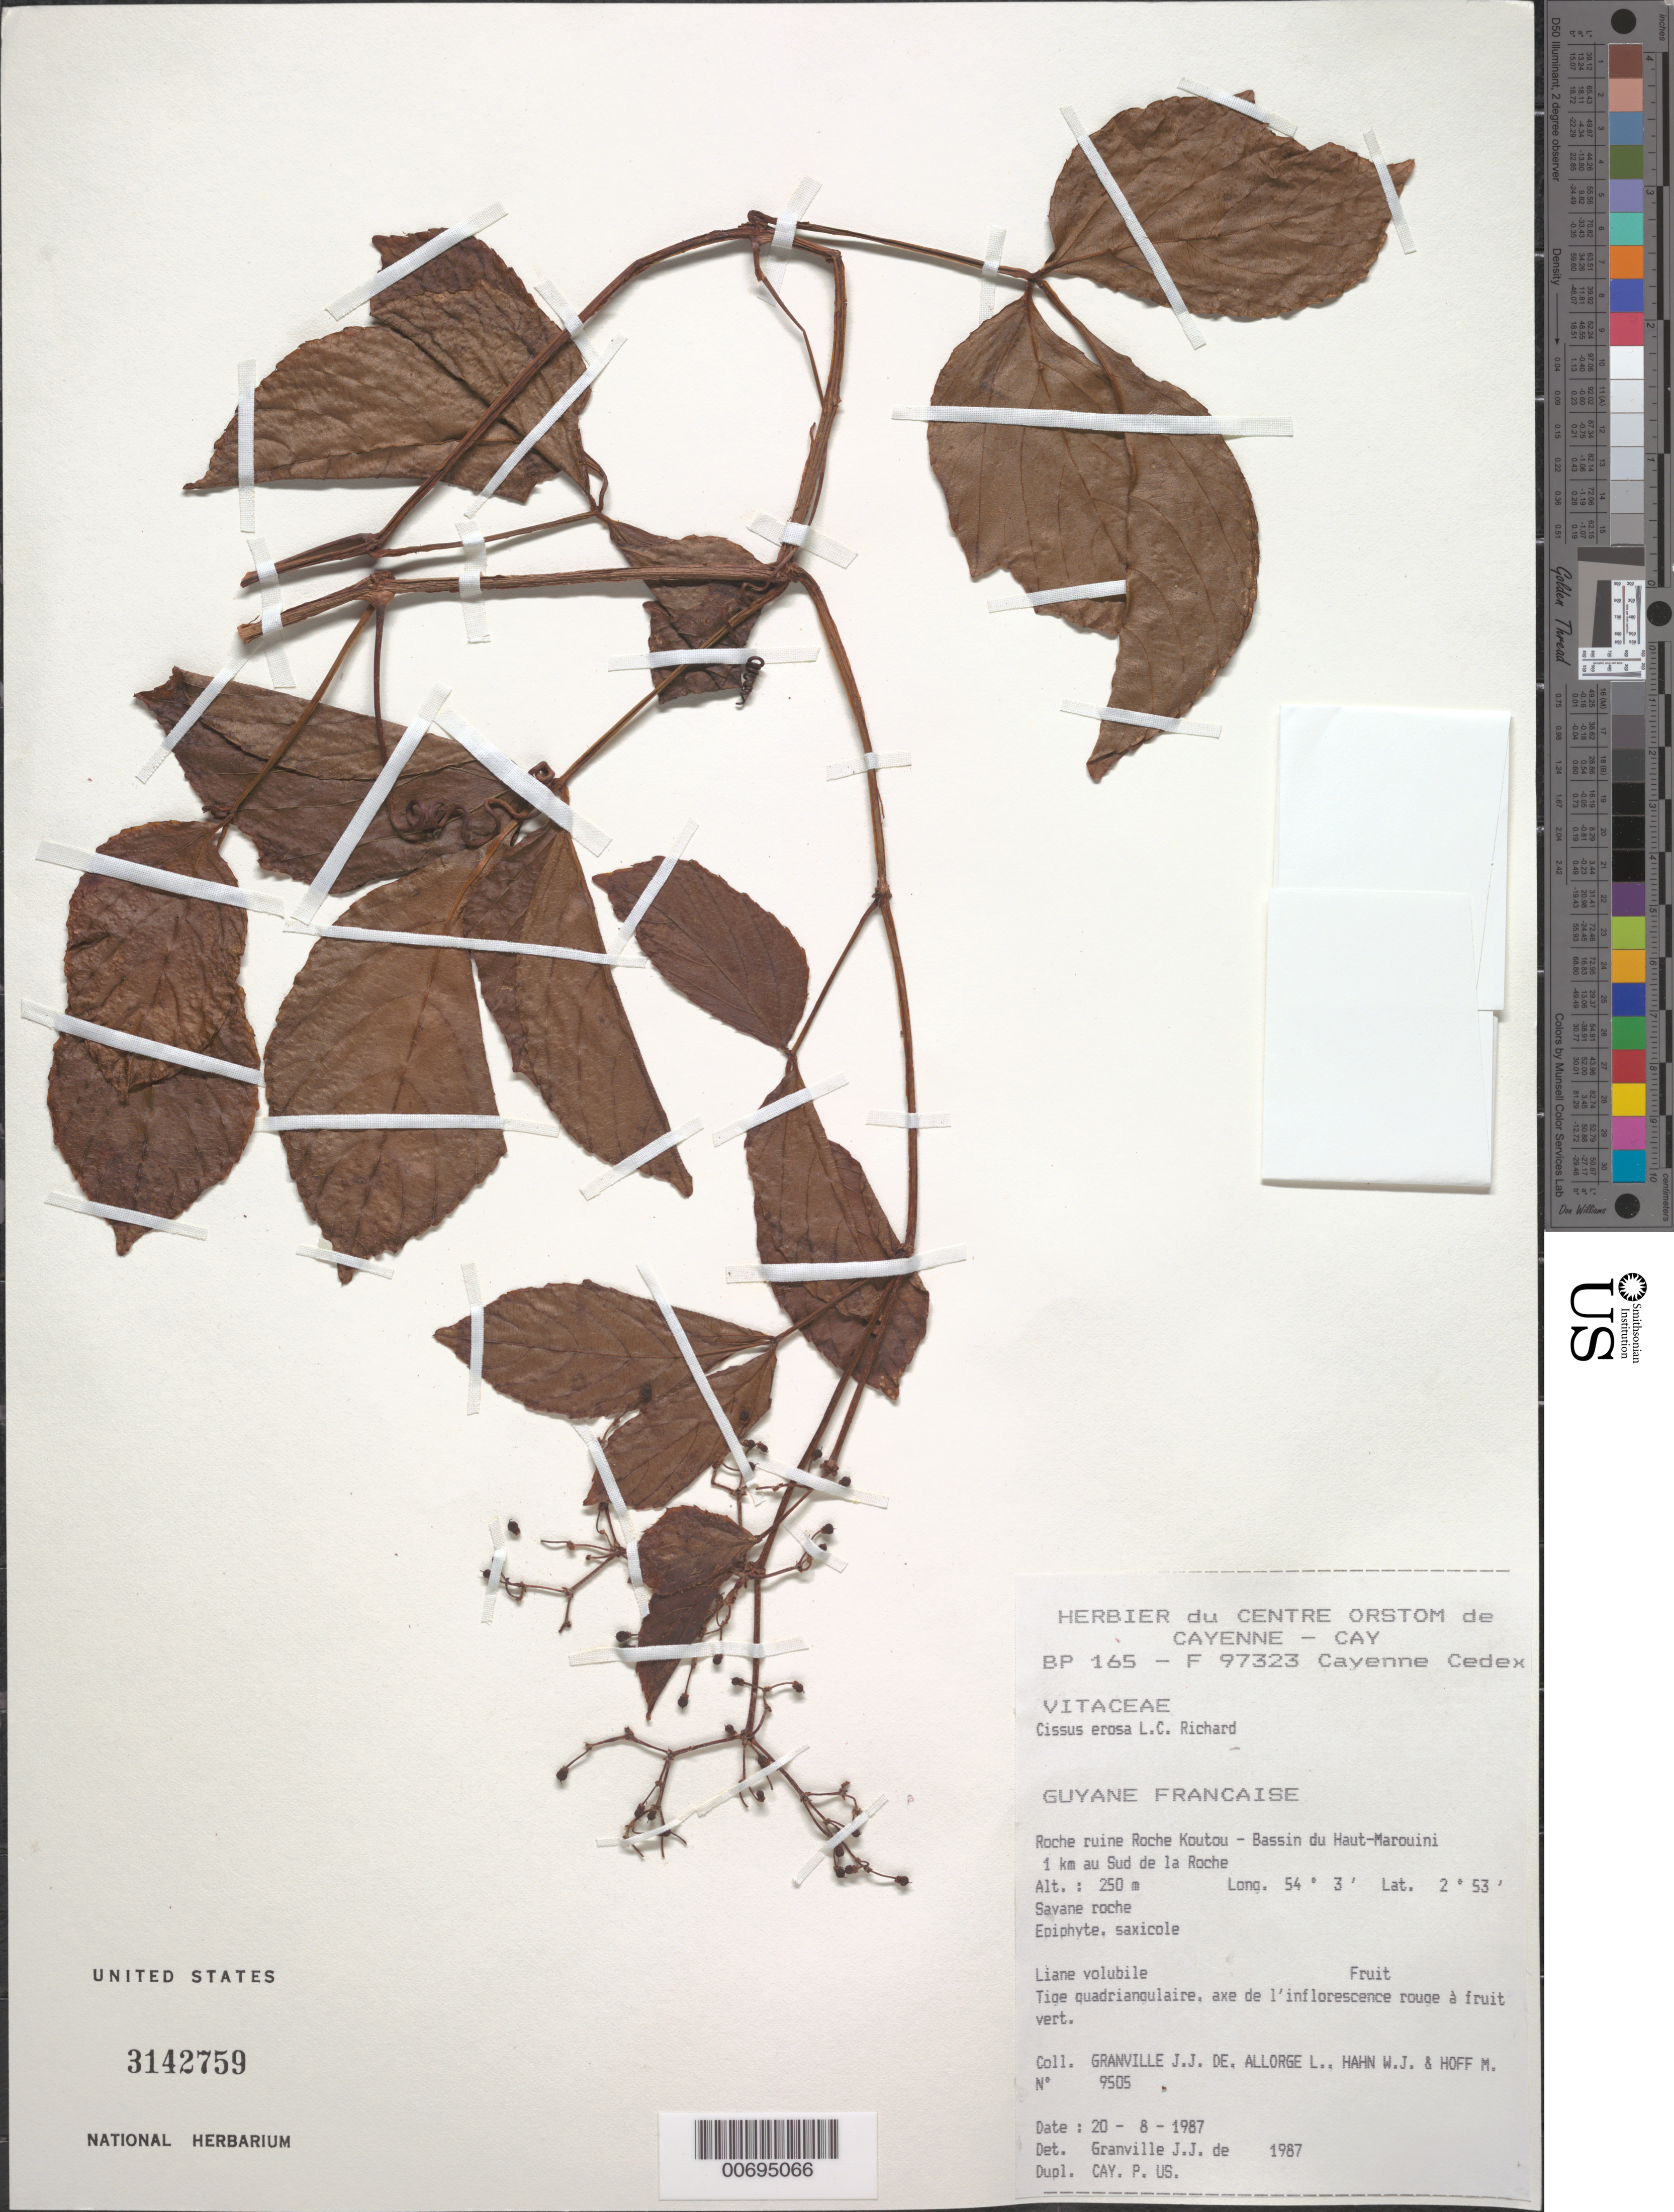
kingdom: Plantae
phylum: Tracheophyta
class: Magnoliopsida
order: Vitales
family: Vitaceae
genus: Cissus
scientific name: Cissus erosa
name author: Rich.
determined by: Granville, J. J. de, (CAY), Institut de Recherche pour le Developpement (IRD) (FRENCH GUIANA)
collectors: J.-J. de Granville, L. Allorge, W. J. Hahn & M. Hoff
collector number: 9505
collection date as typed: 20-Aug-87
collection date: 1987-08-20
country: French Guiana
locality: Roche Koutou, Bassin du Haut-Marouini, 1 km au Sud de la Roche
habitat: Savane roche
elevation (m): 250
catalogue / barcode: US 3142759